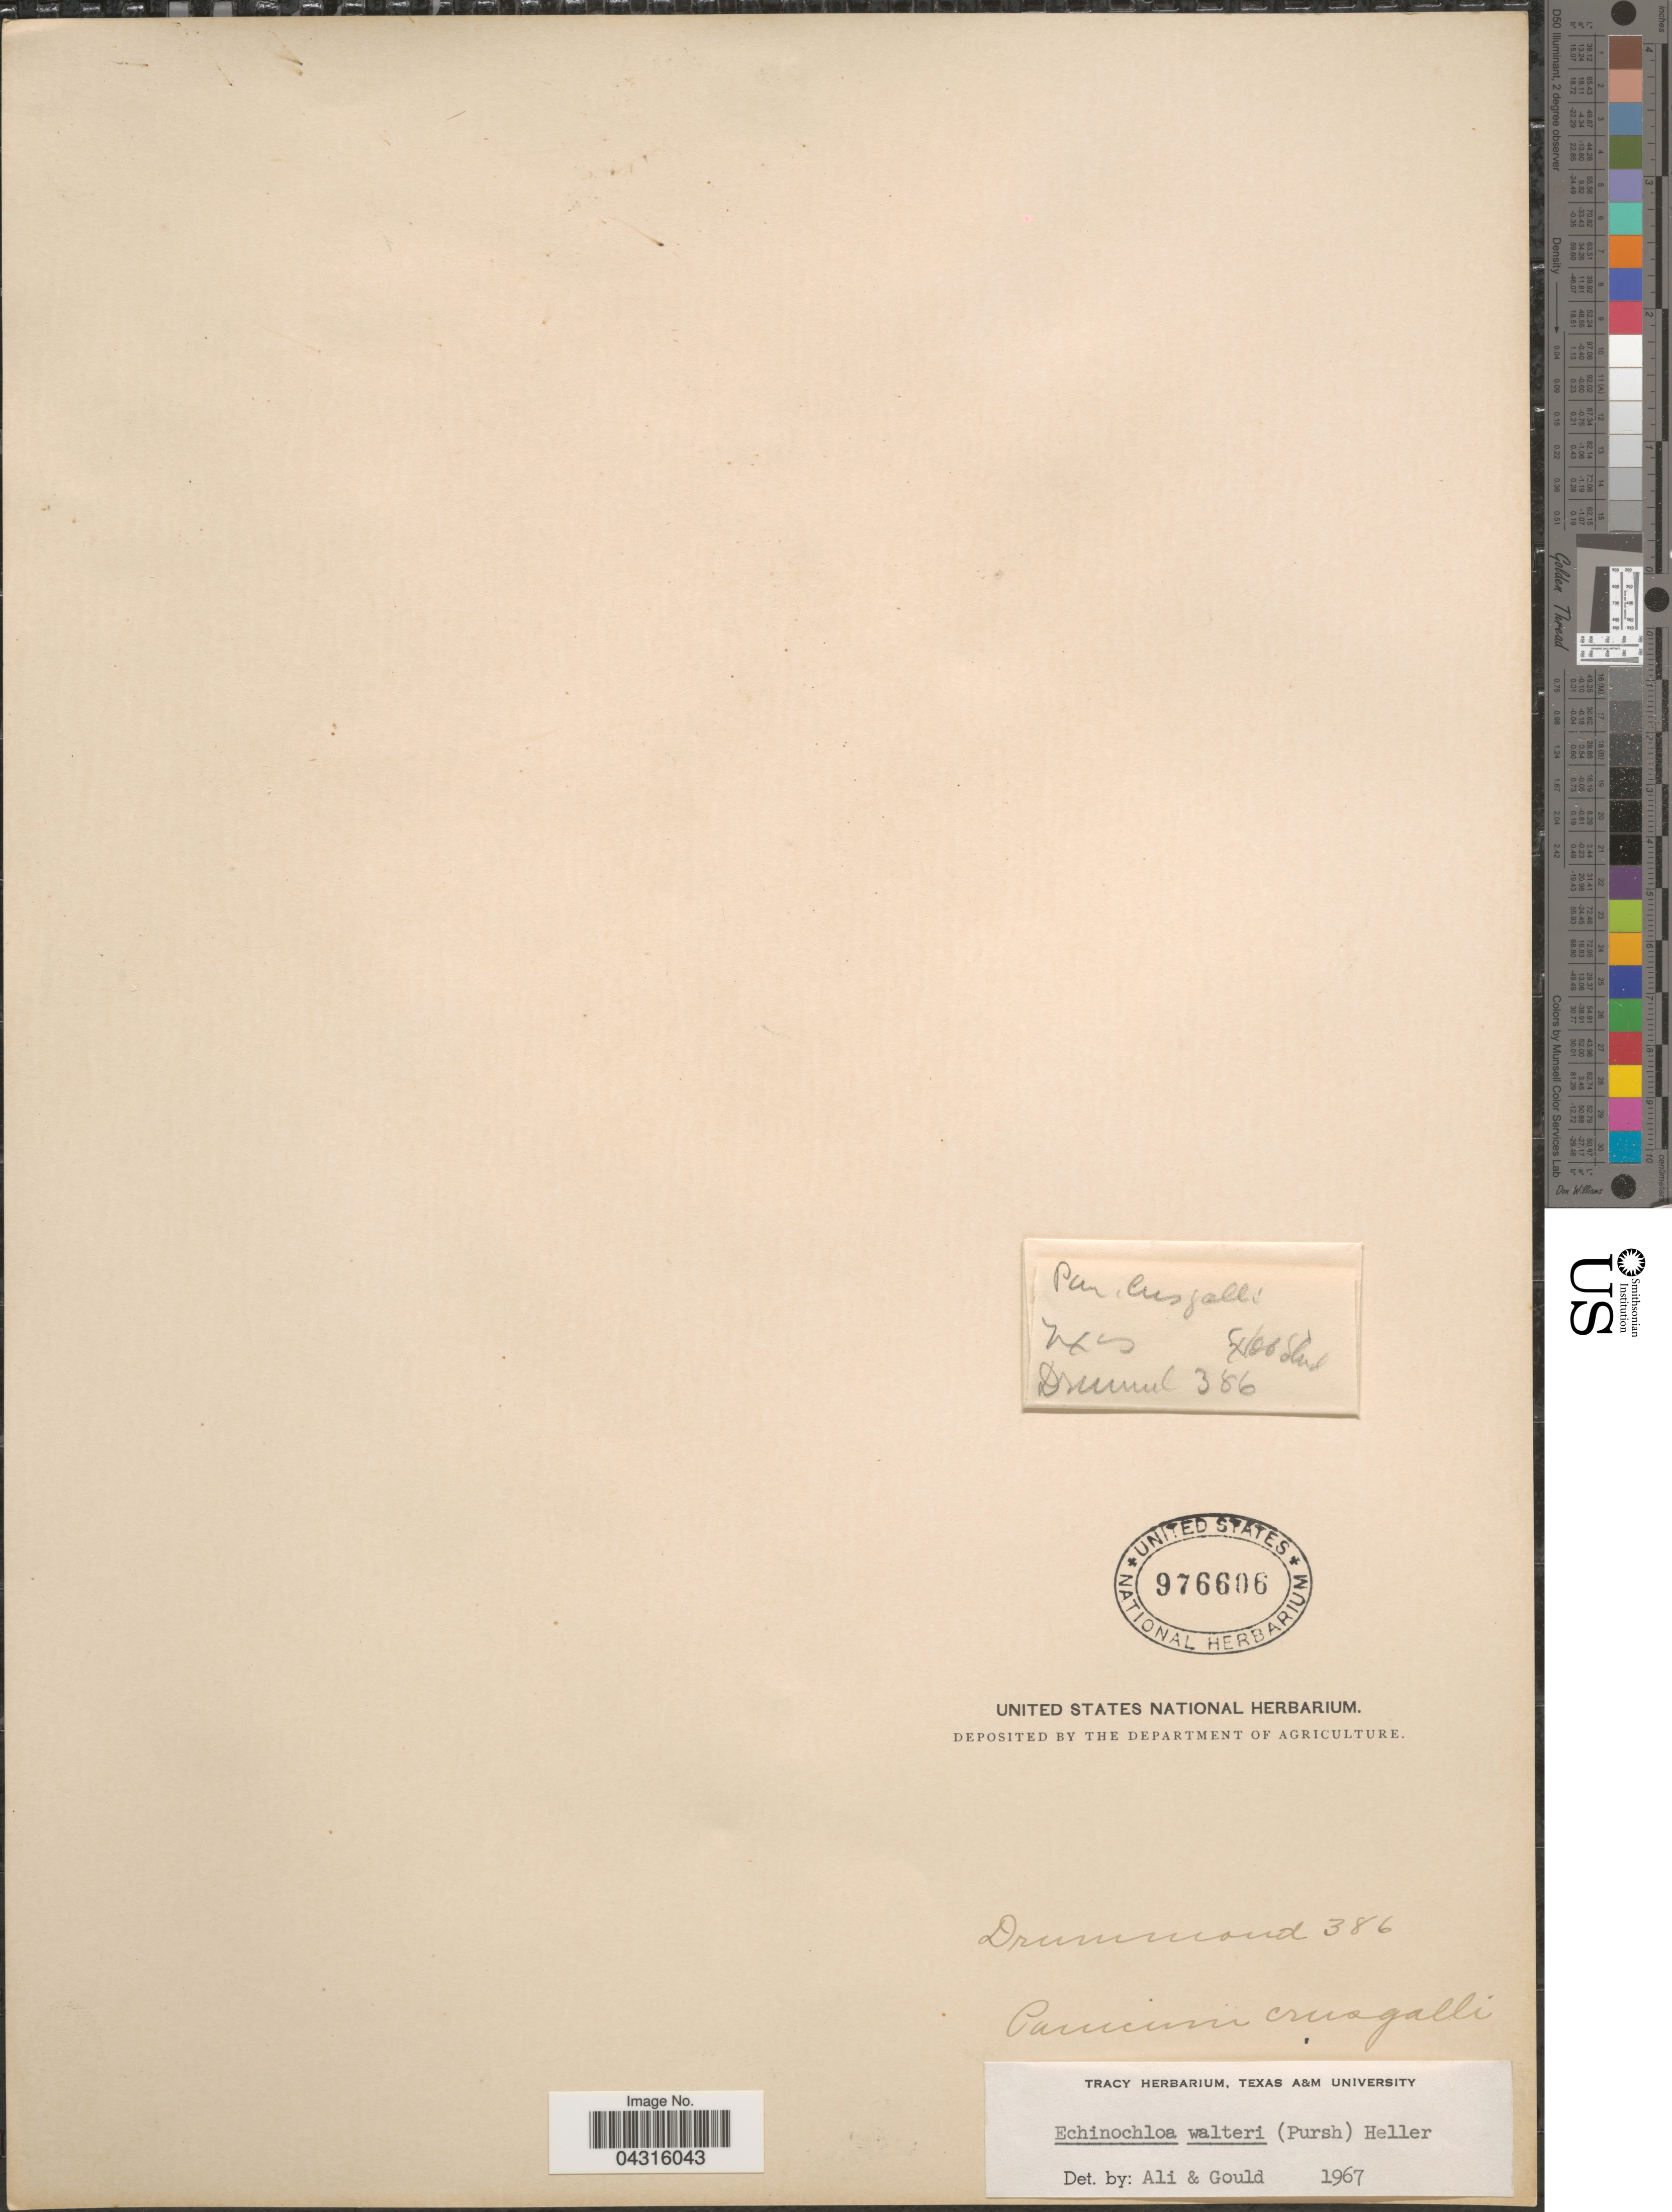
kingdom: Plantae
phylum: Tracheophyta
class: Liliopsida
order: Poales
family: Poaceae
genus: Echinochloa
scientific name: Echinochloa walteri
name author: (Pursh) A. Heller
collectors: -. Drummond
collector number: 386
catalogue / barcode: US 976606